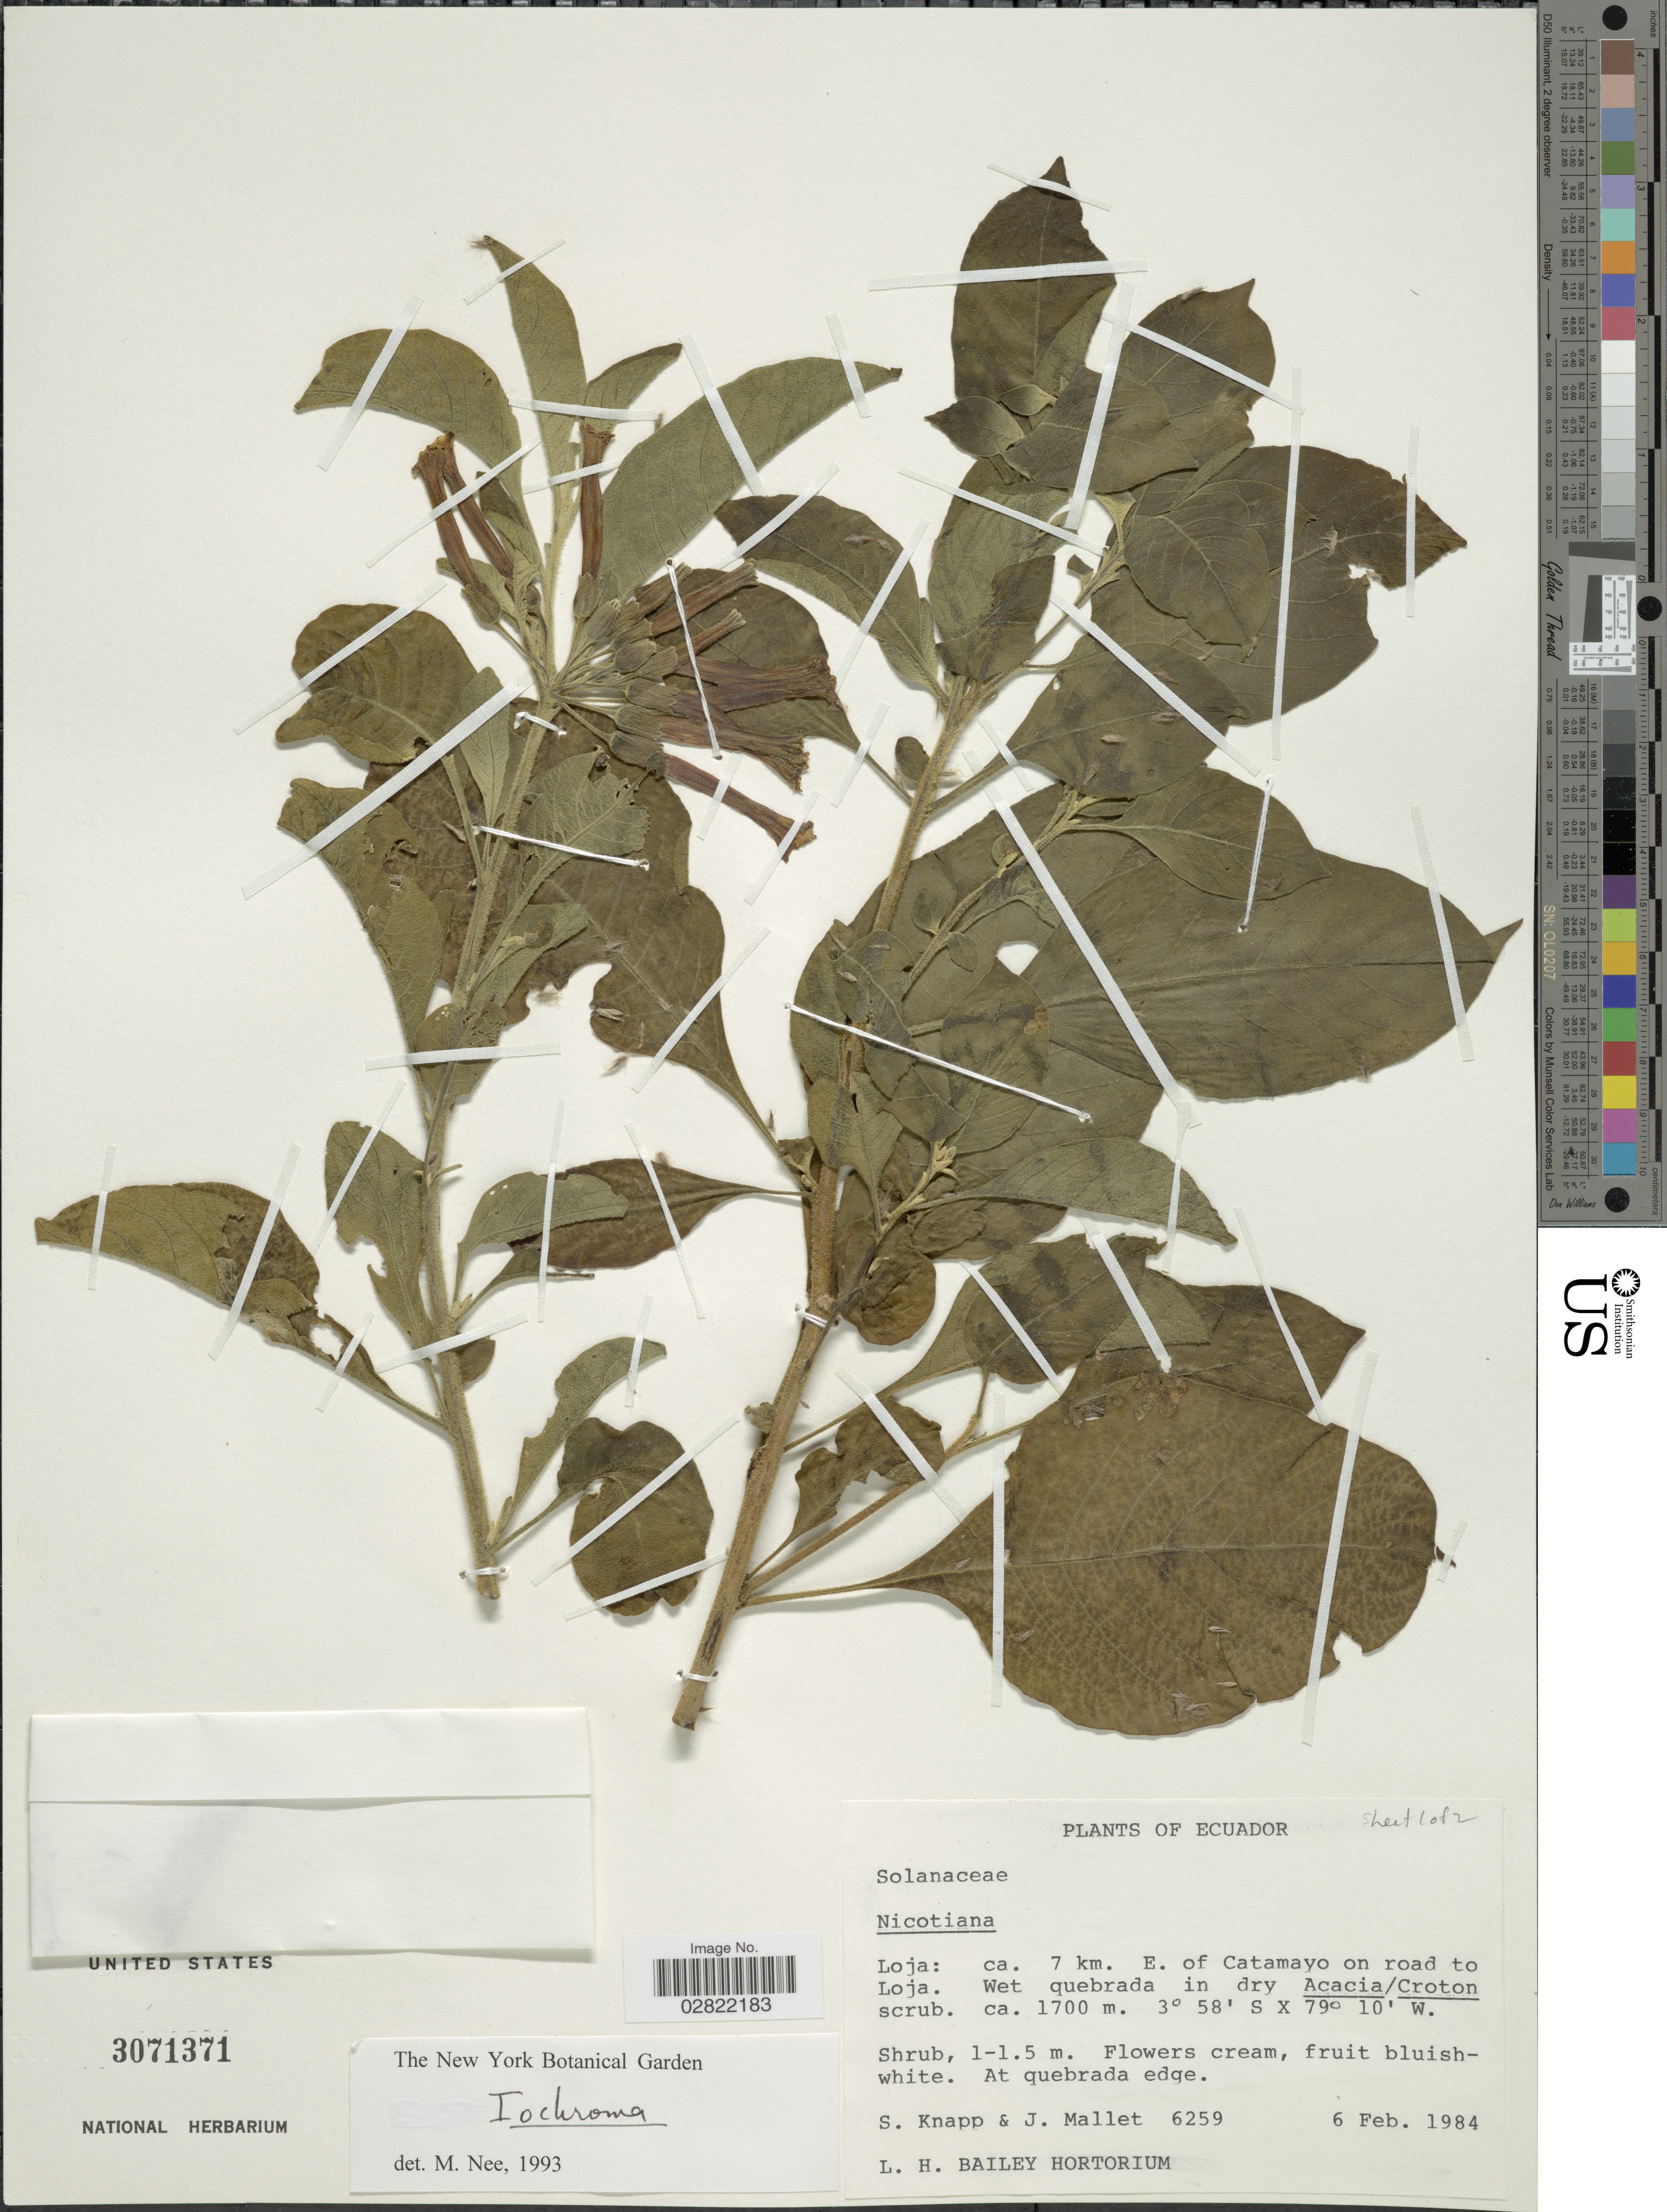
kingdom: Plantae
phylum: Tracheophyta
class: Magnoliopsida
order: Solanales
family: Solanaceae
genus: Iochroma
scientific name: Iochroma sp.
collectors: S. Knapp & J. Mallet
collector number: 6259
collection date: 1984-02-06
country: Ecuador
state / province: Loja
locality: Loja: ca. 7 km. E. of Catamayo on road to Loja.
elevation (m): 1700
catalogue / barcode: US 3071371